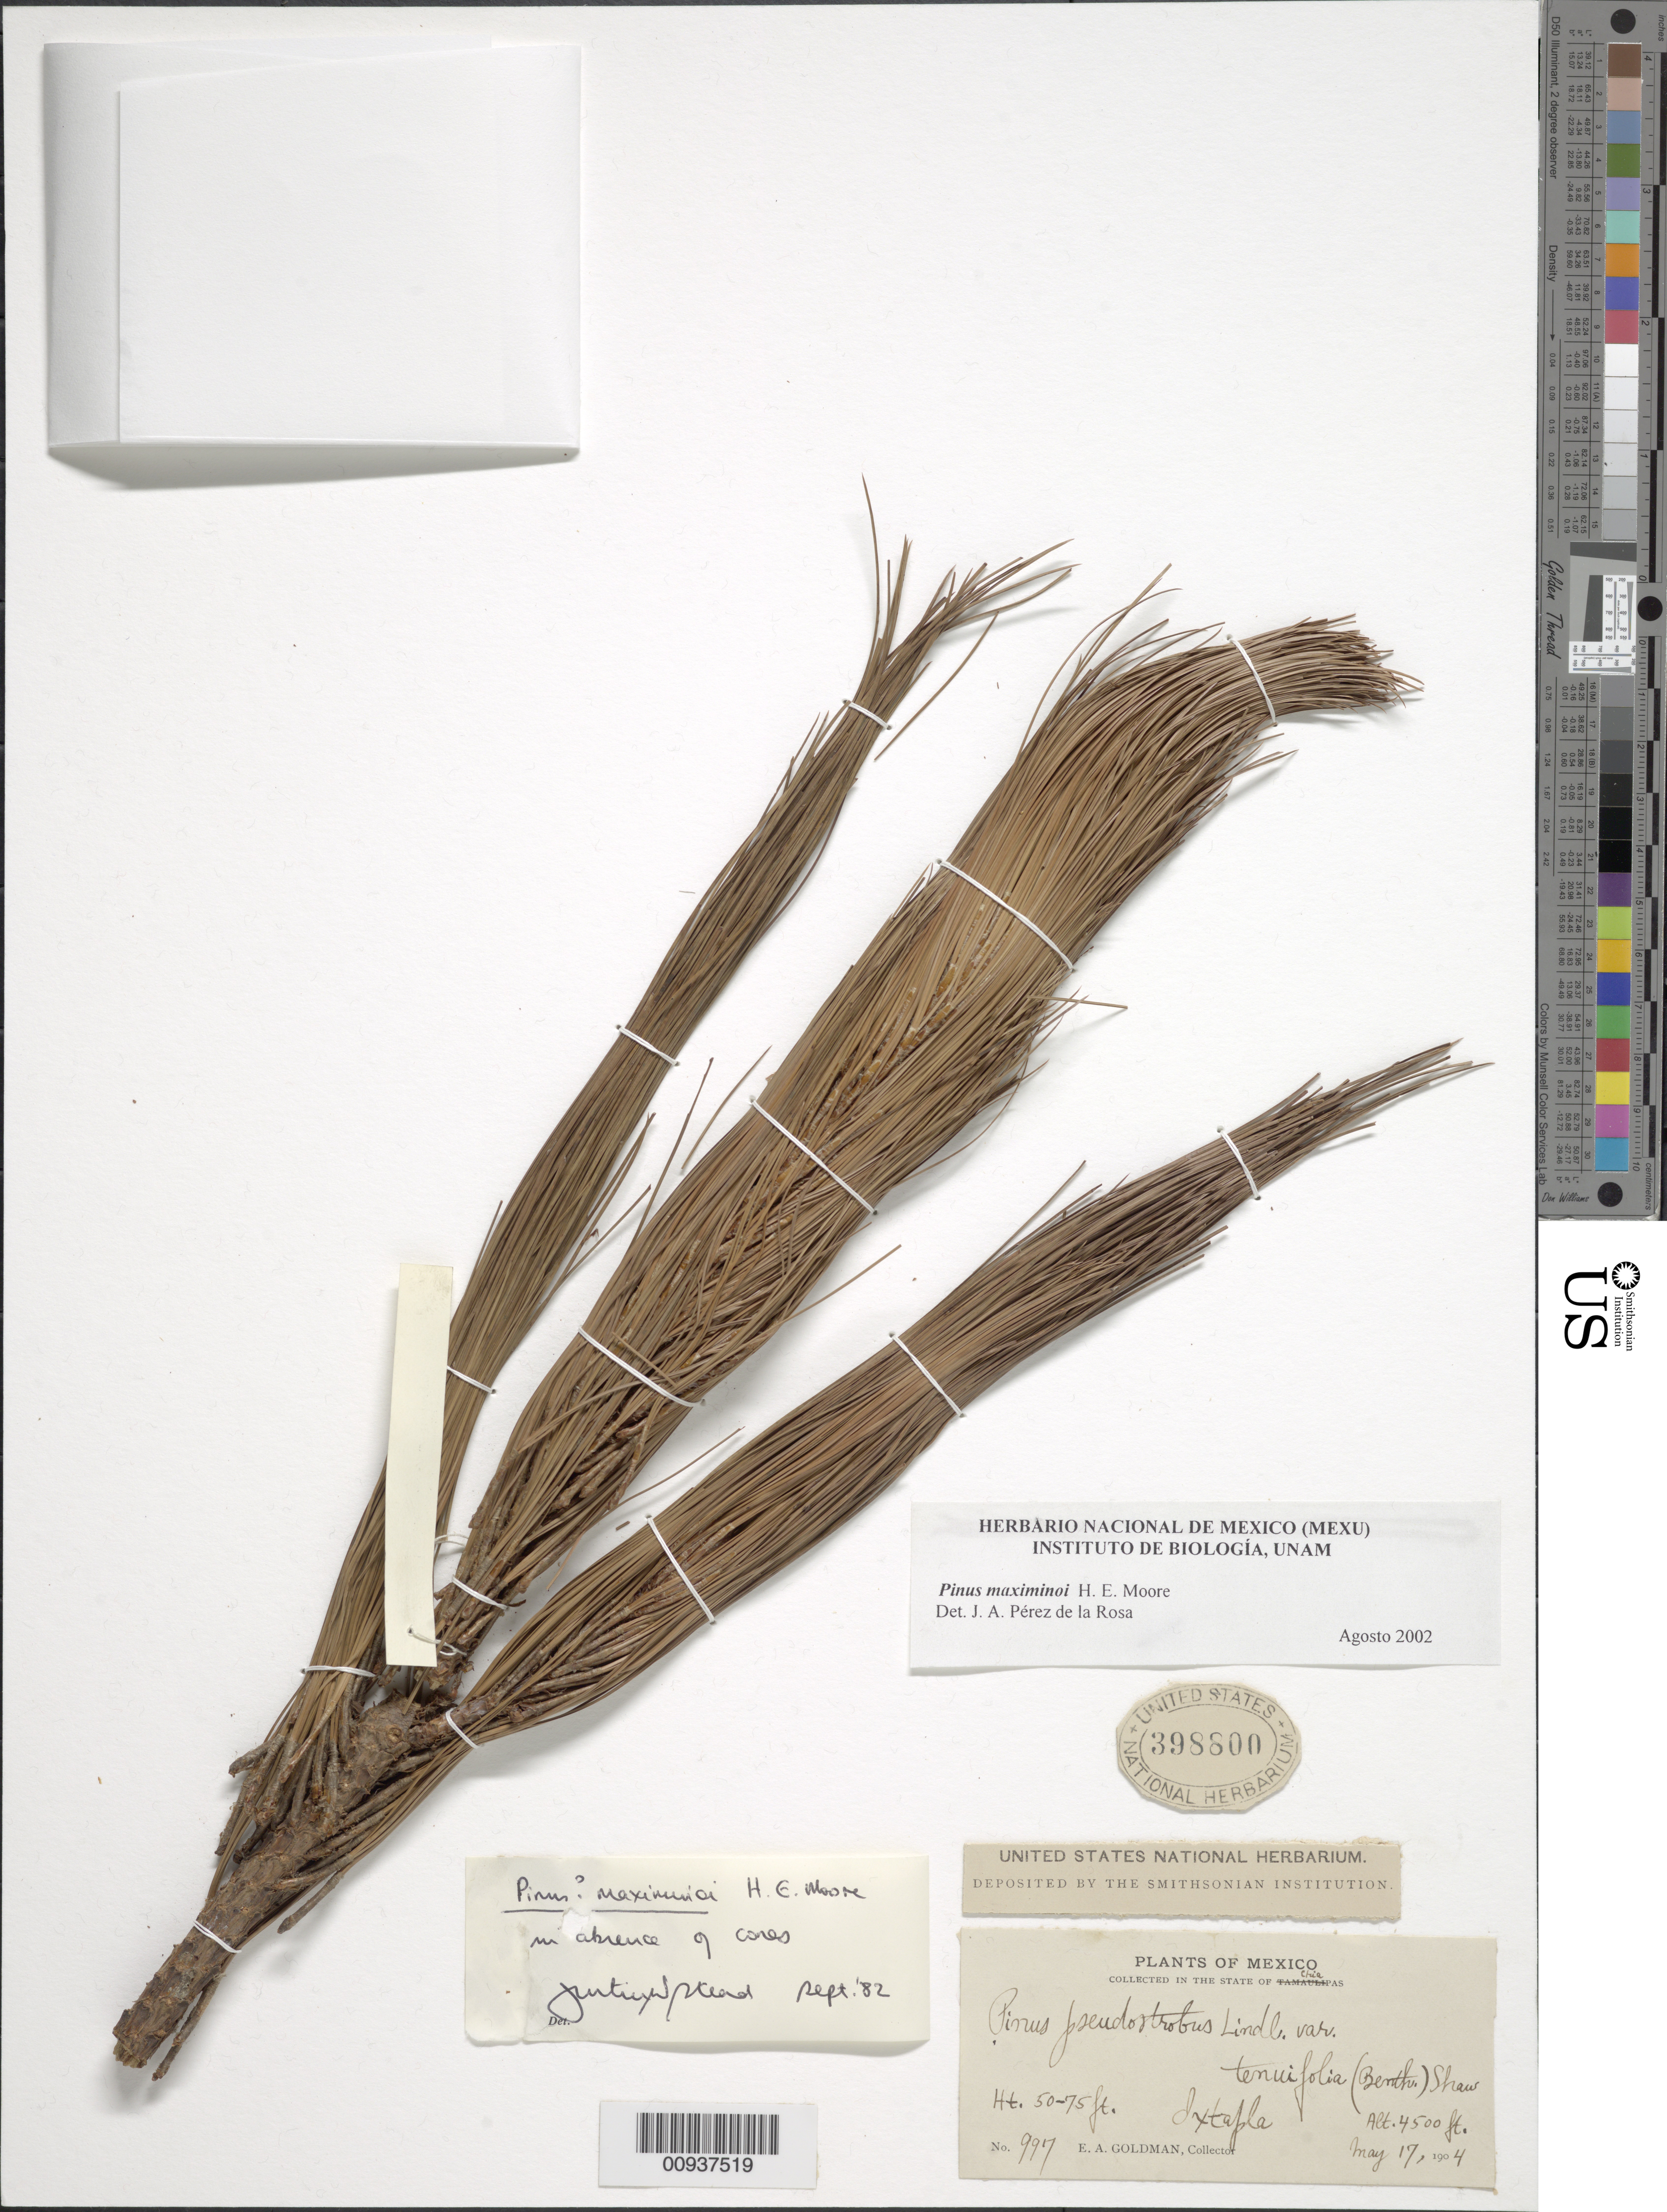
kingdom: Plantae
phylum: Tracheophyta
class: Pinopsida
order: Pinales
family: Pinaceae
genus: Pinus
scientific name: Pinus maximinoi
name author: H.E. Moore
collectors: E. A. Goldman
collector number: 997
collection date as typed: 17 May 1904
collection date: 1904-05-17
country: Mexico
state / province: Chiapas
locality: Ixtapla [sic correct spelling Ixtapa].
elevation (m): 1372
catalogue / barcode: US 398800